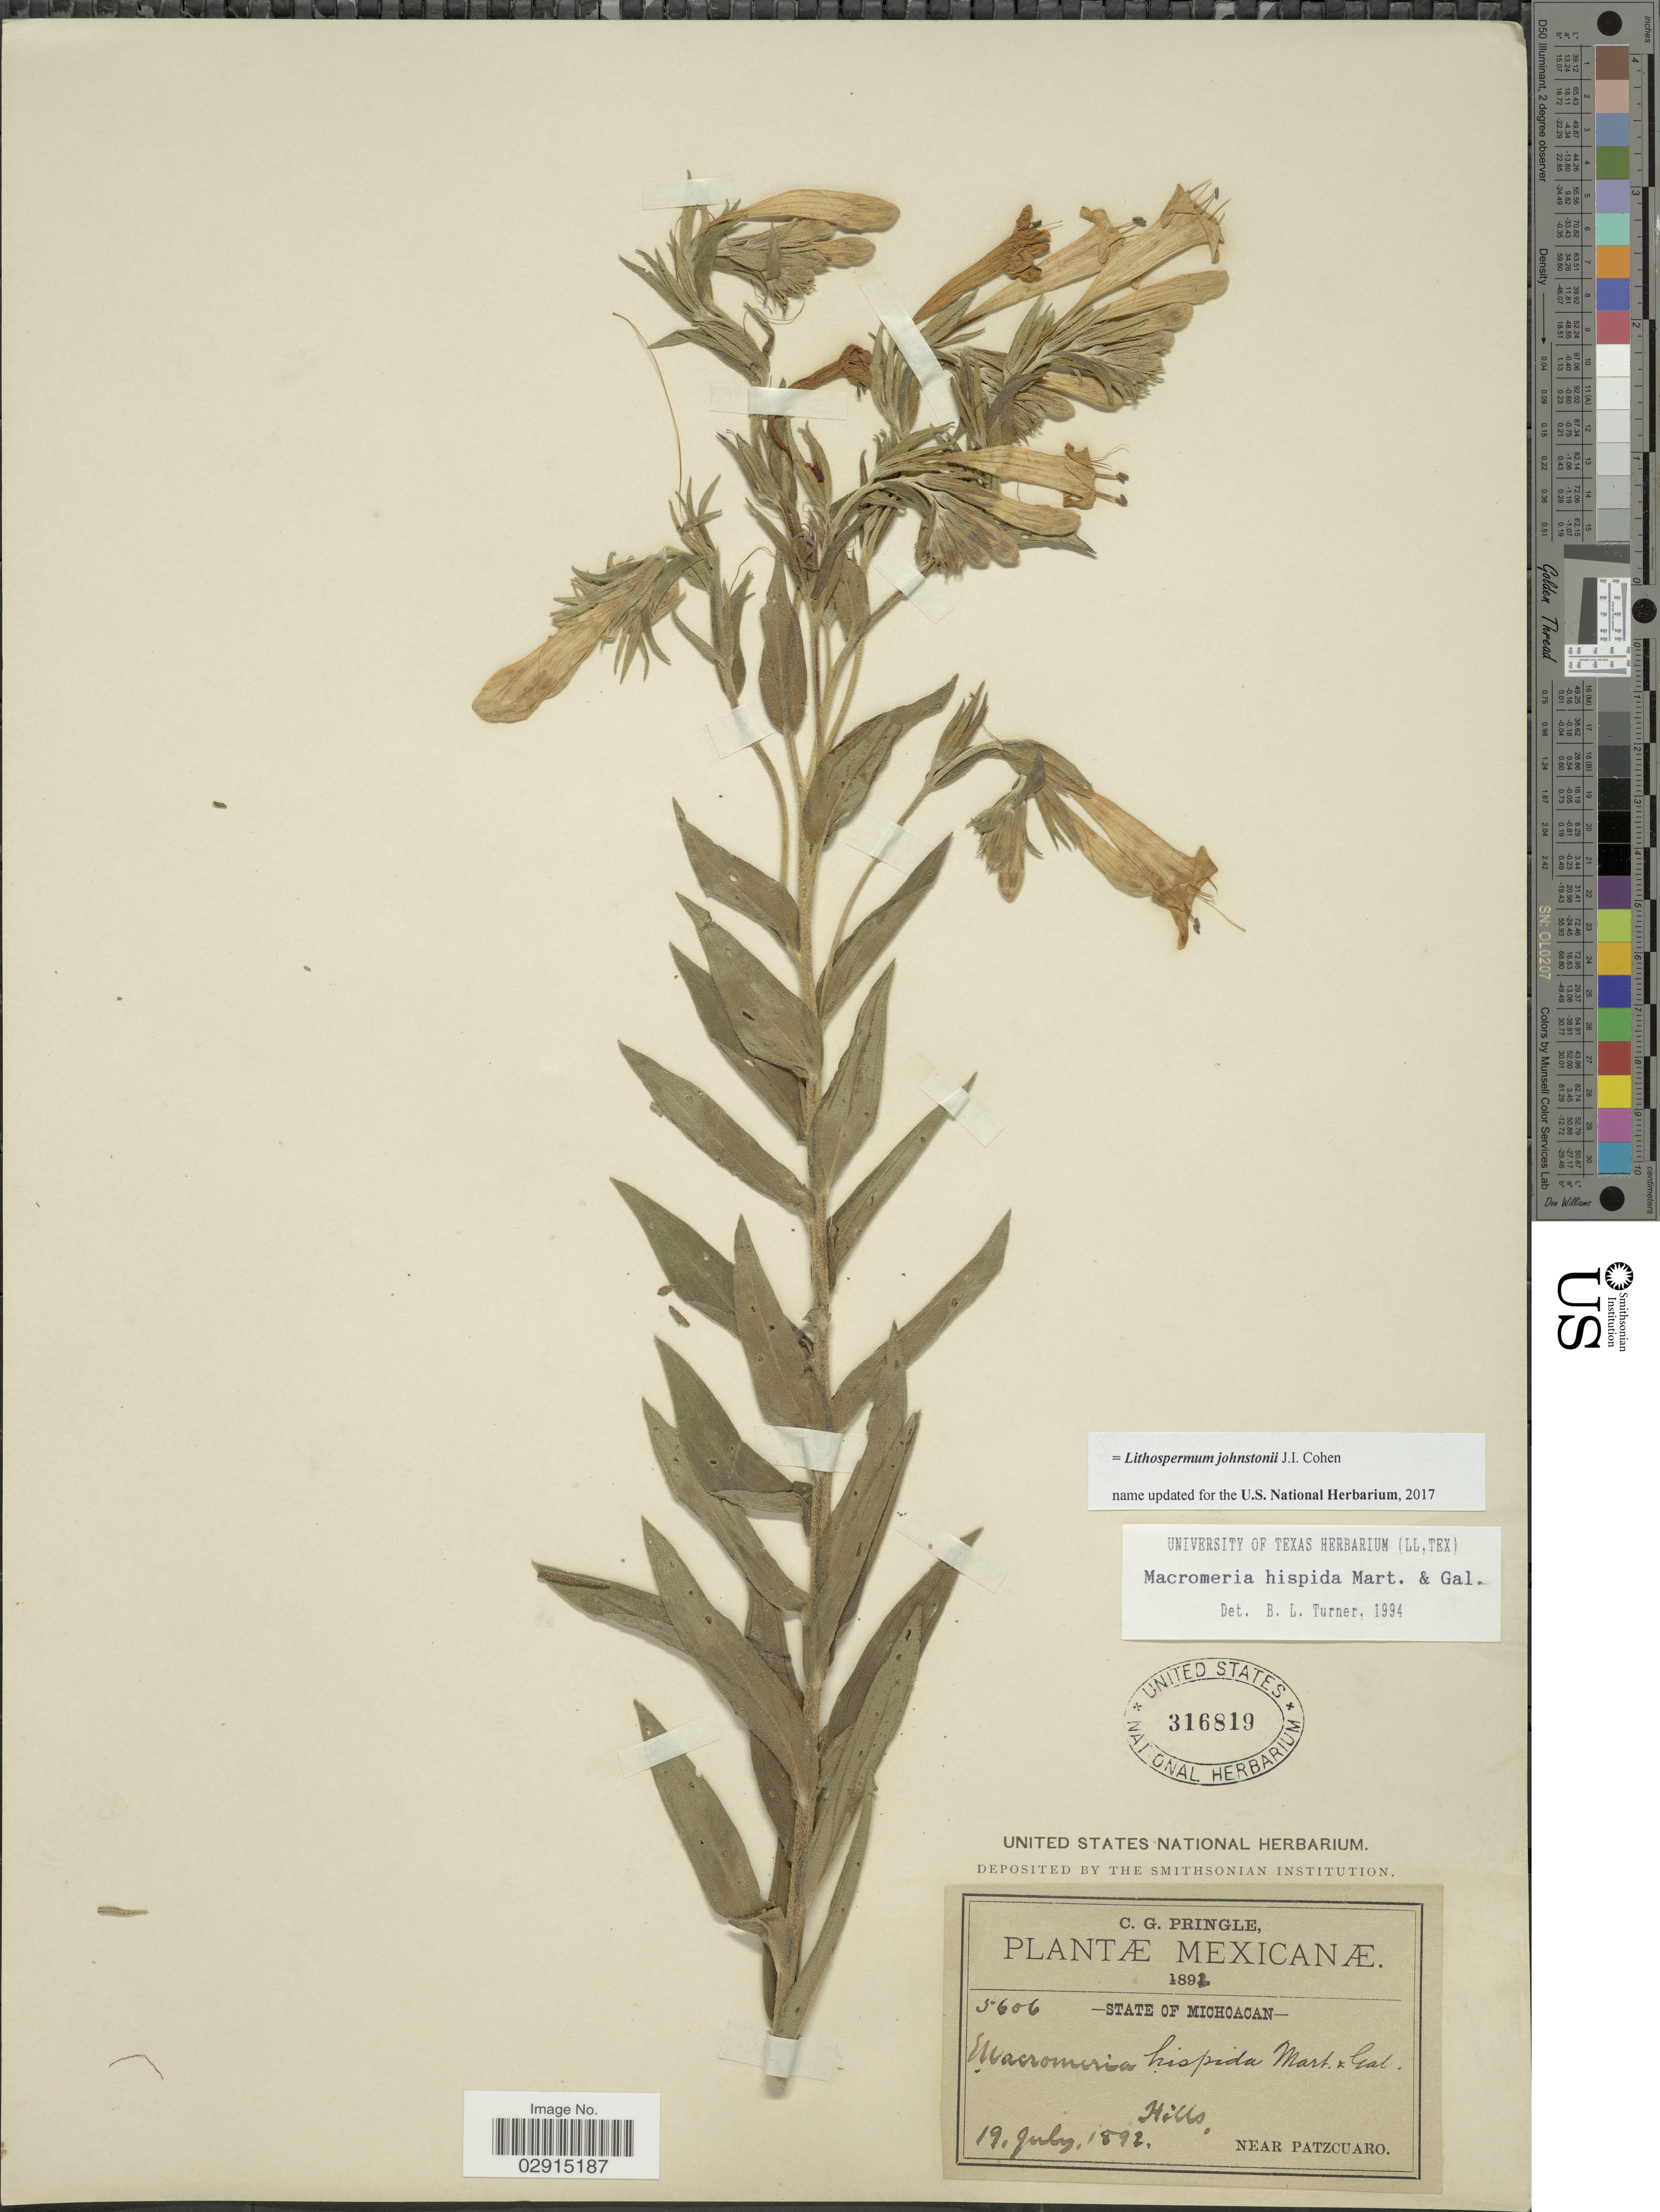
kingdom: Plantae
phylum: Tracheophyta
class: Magnoliopsida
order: Boraginales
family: Boraginaceae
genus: Lithospermum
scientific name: Lithospermum johnstonii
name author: Cohen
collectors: C. G. Pringle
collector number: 5606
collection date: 1892-07-19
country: Mexico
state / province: Michoacán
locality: Hills, near Patzcuaro.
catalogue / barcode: US 316819